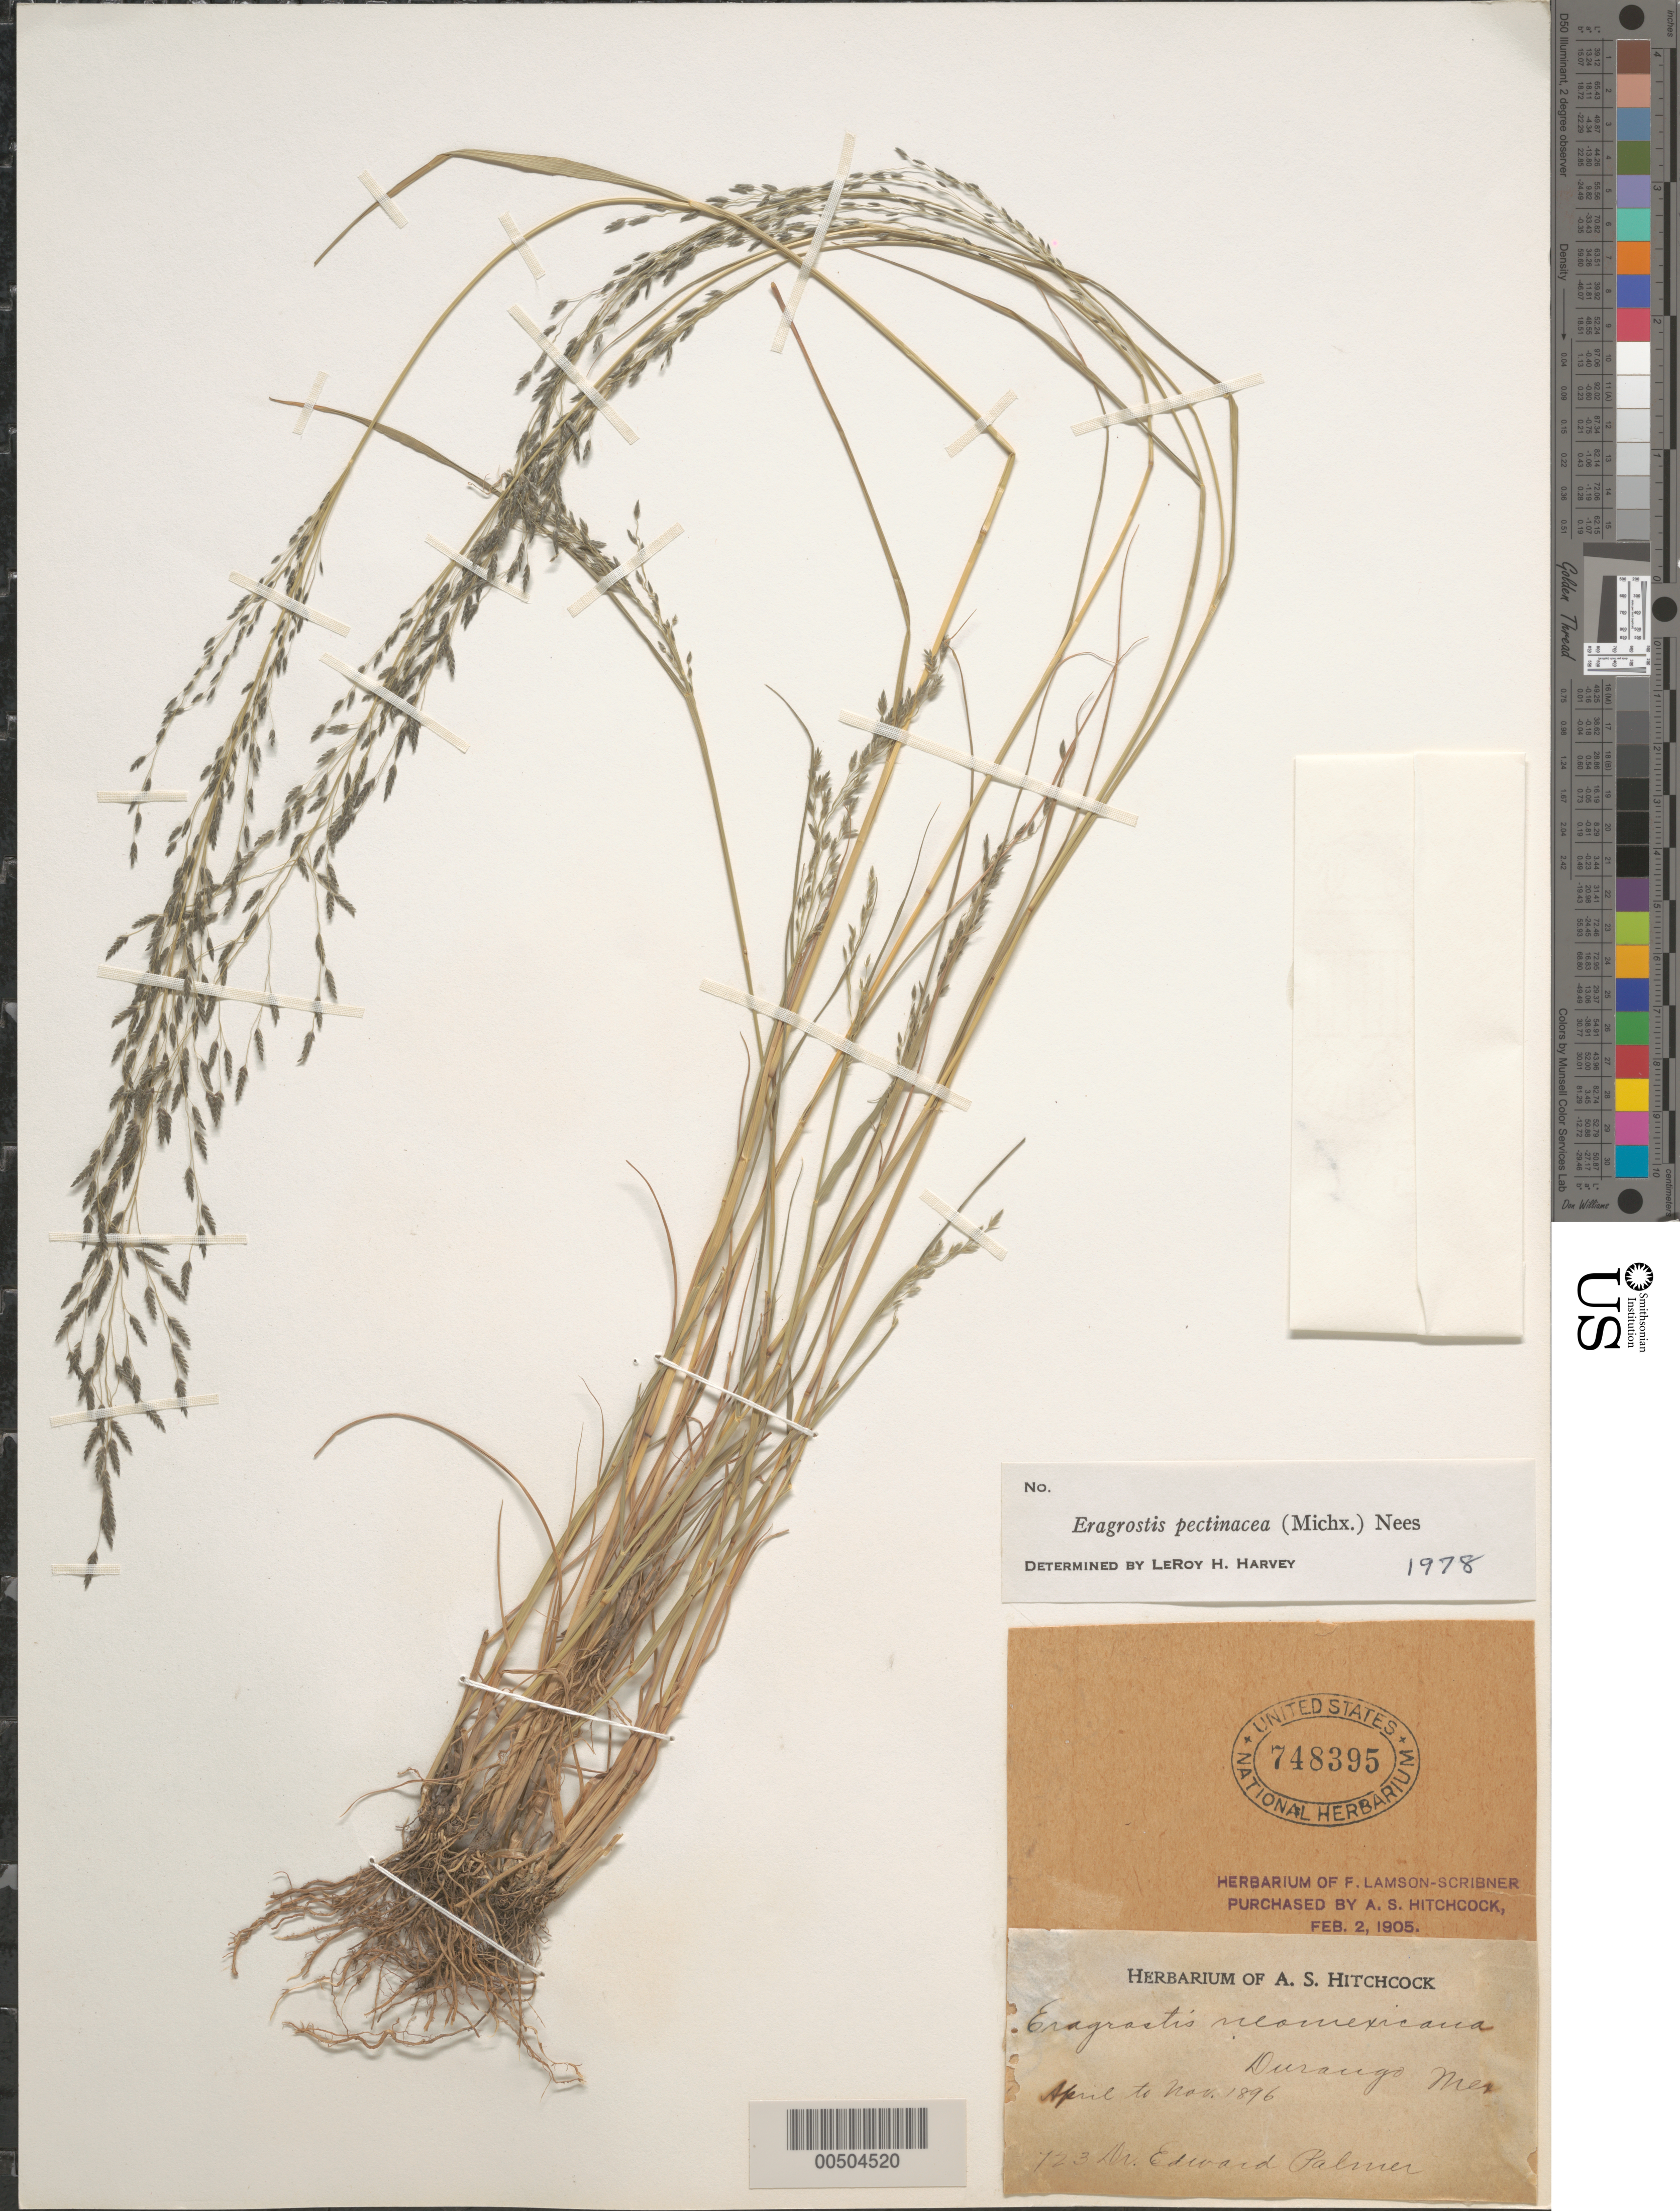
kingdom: Plantae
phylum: Tracheophyta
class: Liliopsida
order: Poales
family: Poaceae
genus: Eragrostis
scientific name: Eragrostis pectinacea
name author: (Michx.) Nees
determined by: Harvey, L. H.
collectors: E. Palmer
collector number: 723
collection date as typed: Apr 1896 to Nov 1896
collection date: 1896-04/1896-11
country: Mexico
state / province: Durango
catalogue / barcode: US 748395